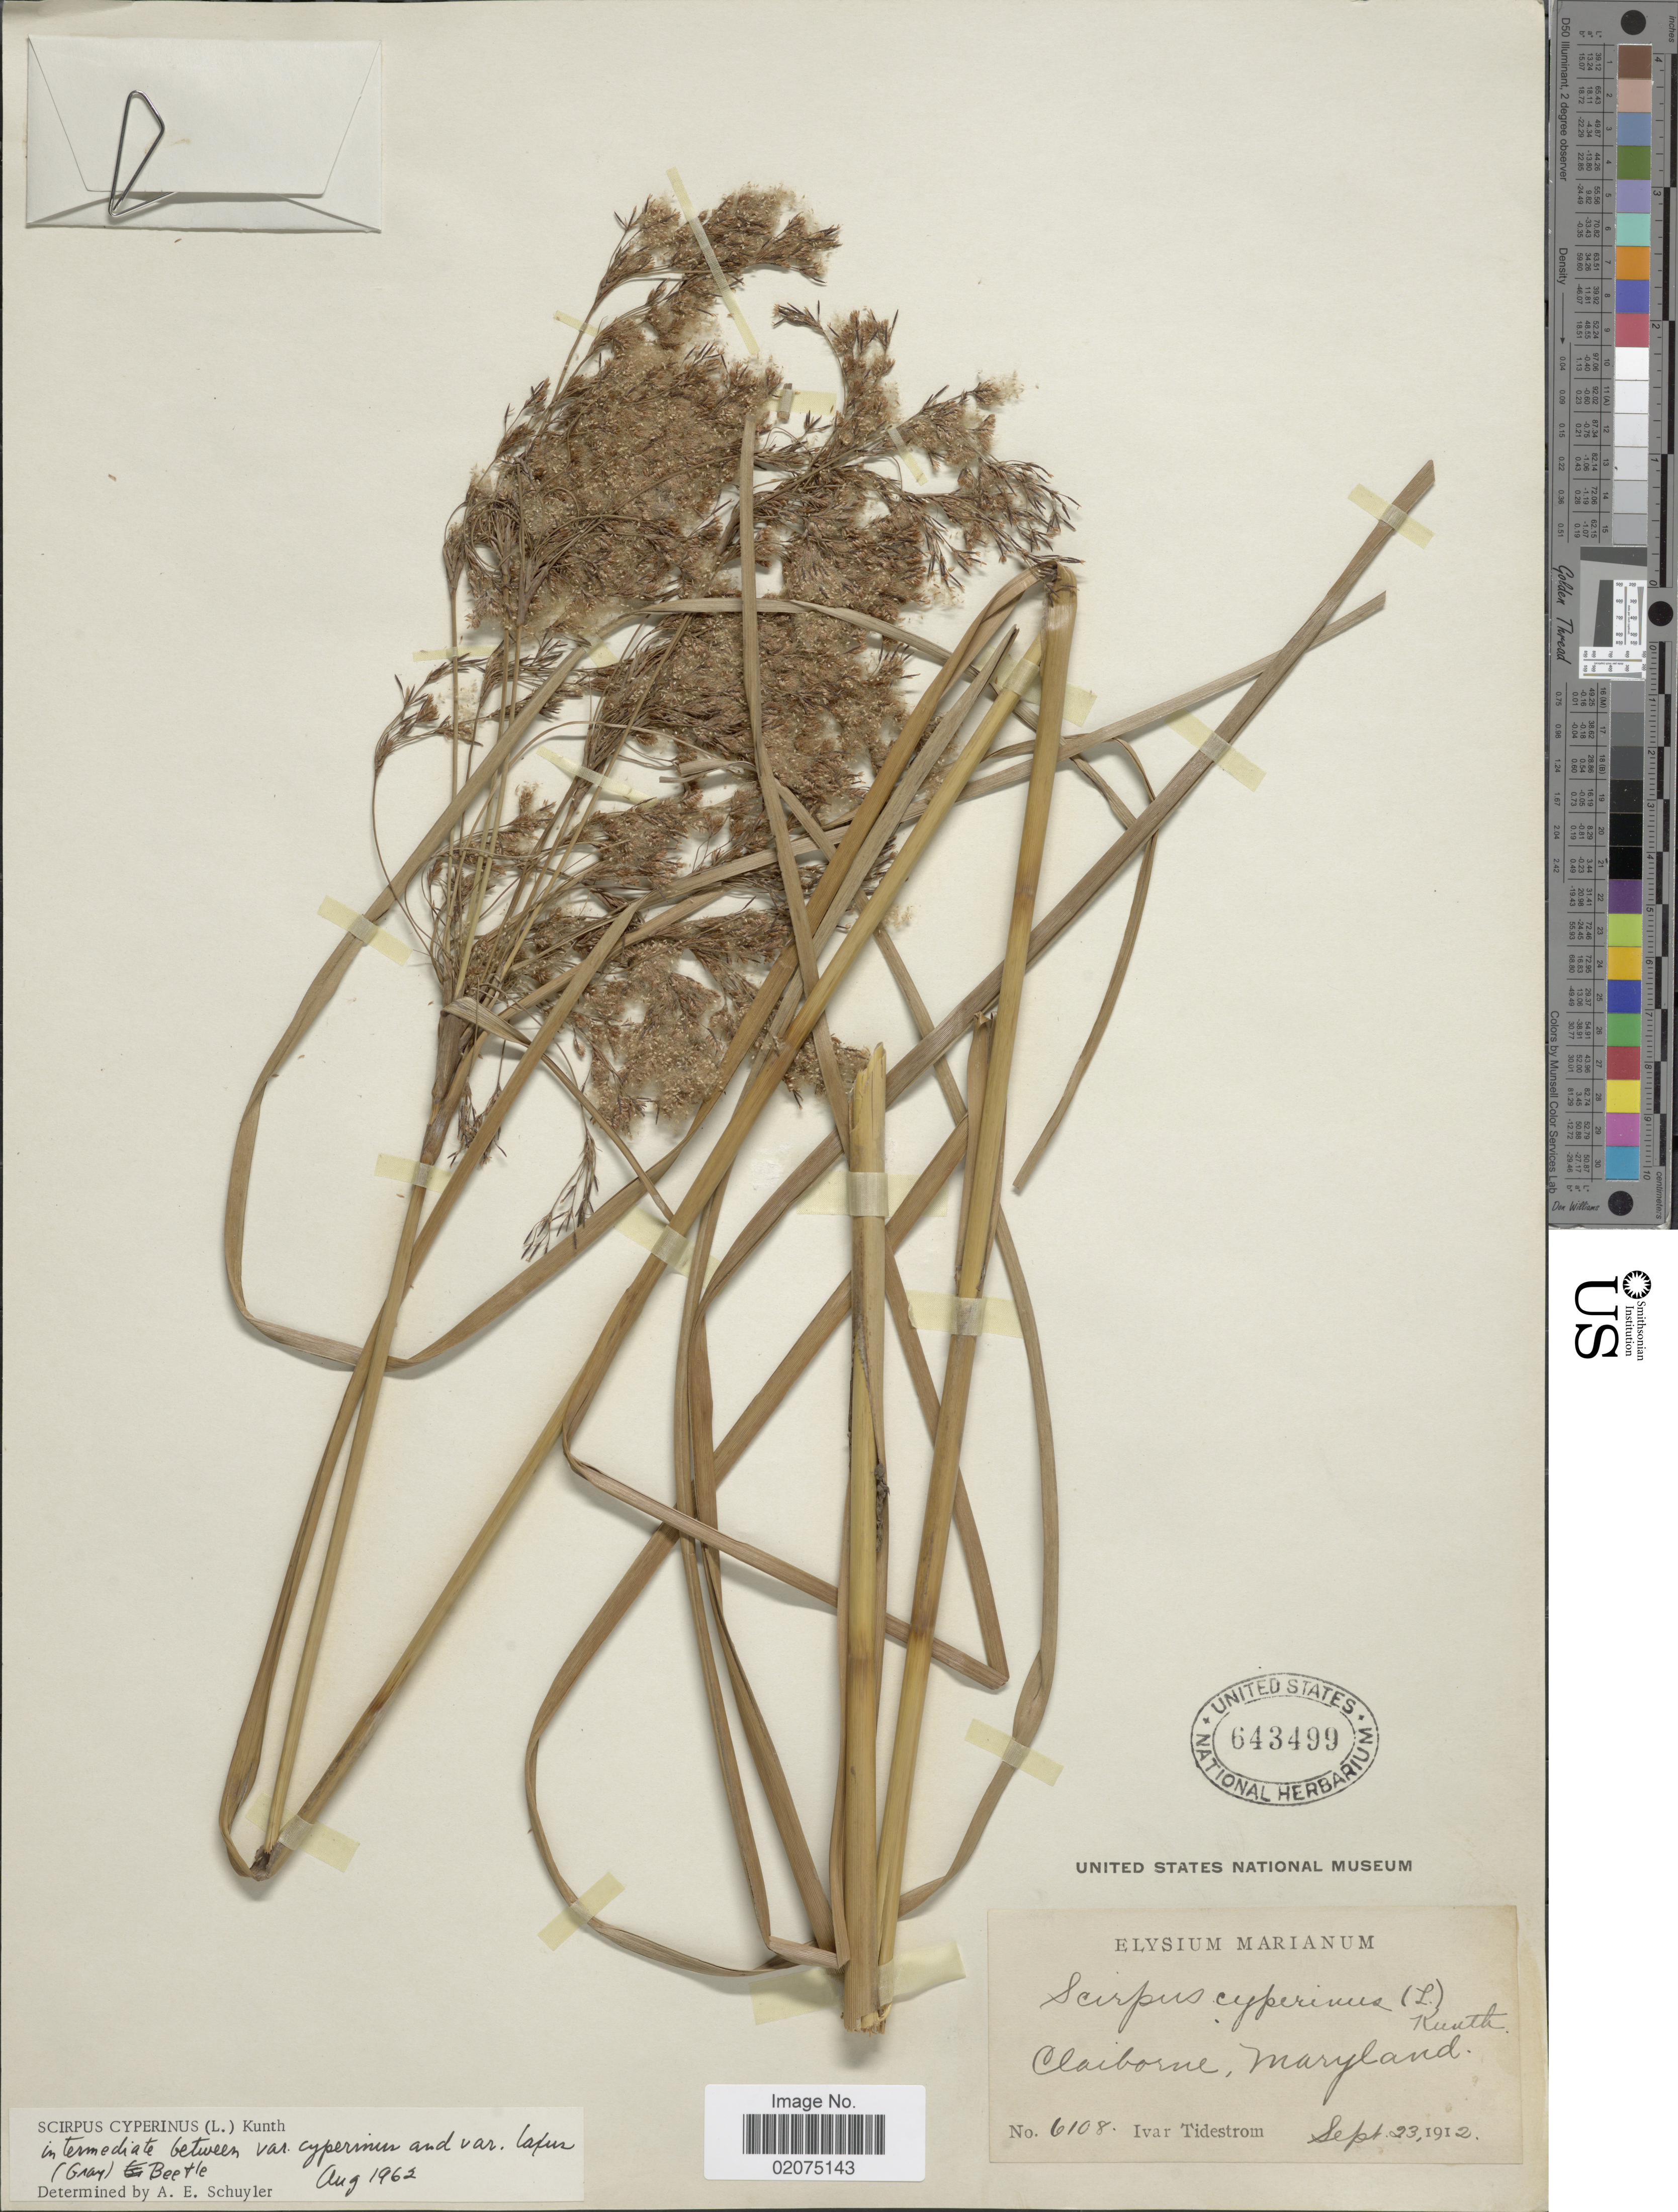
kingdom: Plantae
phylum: Tracheophyta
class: Liliopsida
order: Poales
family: Cyperaceae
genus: Scirpus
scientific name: Scirpus cyperinus (L.) Kunth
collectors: I. F. Tidestrom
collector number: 6108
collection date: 1912-09-23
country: United States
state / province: Maryland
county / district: Talbot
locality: Claiborne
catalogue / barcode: US 643499